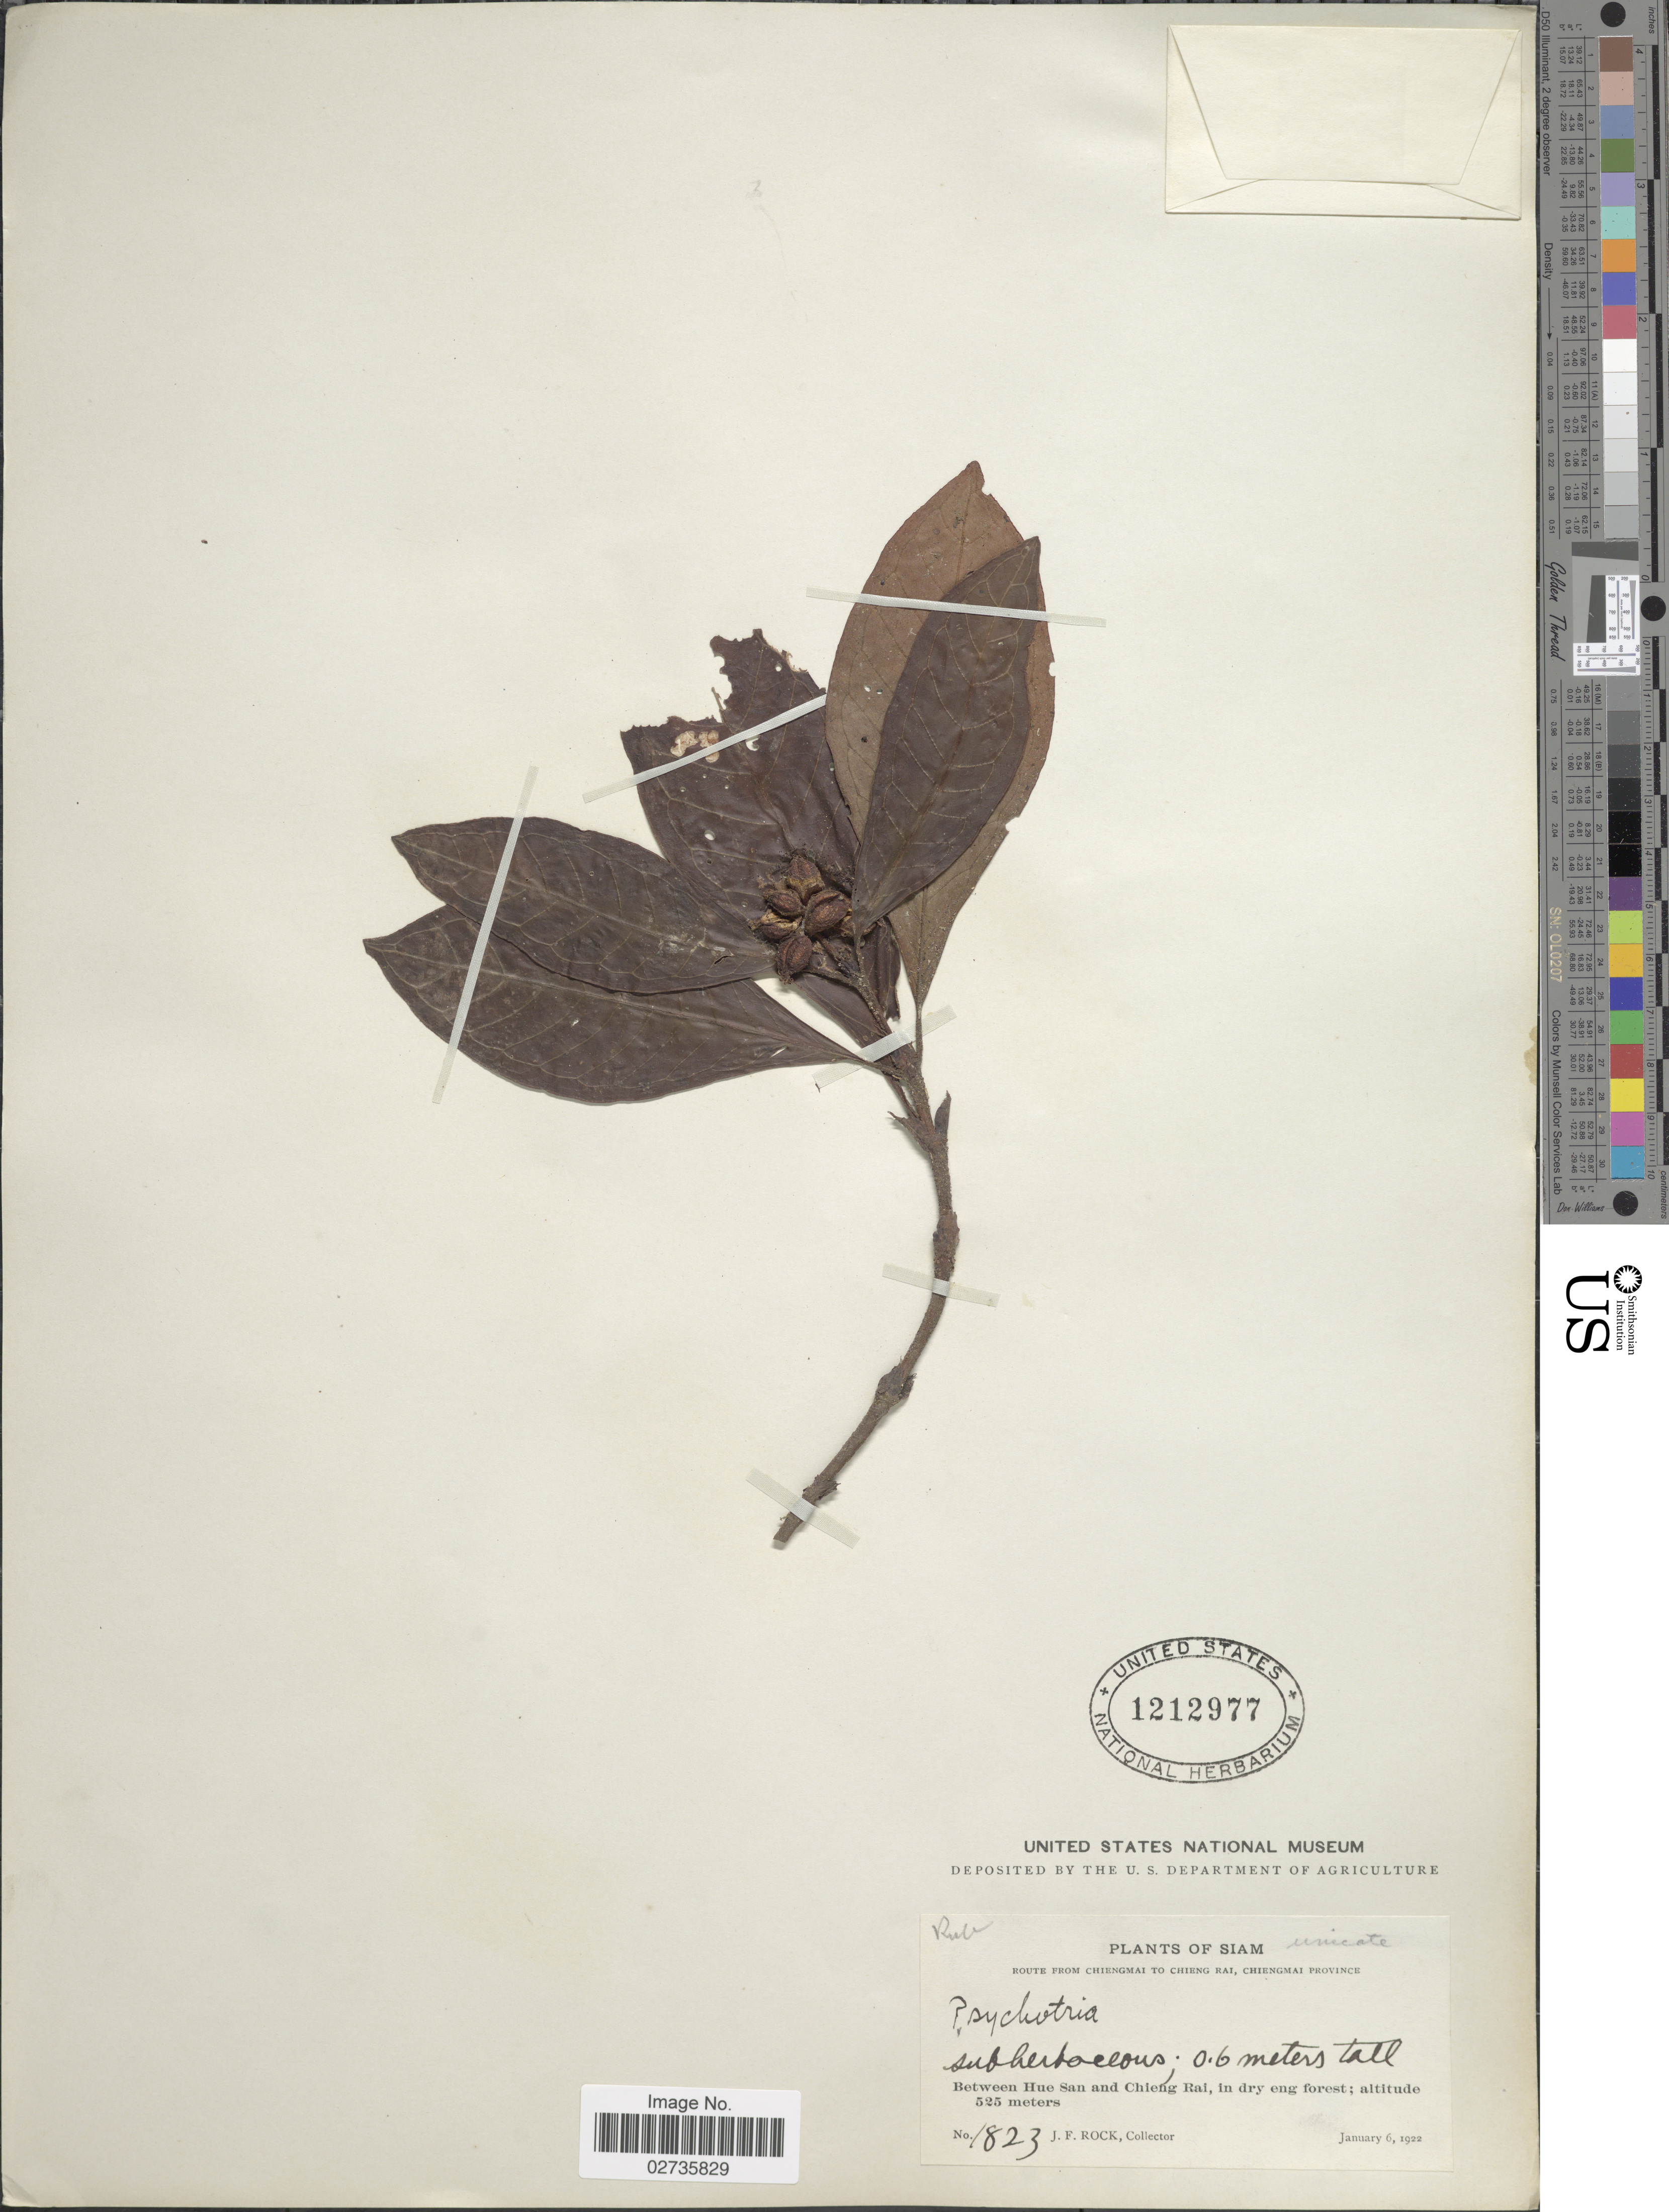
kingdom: Plantae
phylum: Tracheophyta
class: Magnoliopsida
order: Gentianales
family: Rubiaceae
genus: Psychotria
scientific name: Psychotria sp.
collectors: J. Rock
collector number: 1823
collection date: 1922-01-06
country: Thailand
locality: Siam, Between Hue San and Chieng Rai, in dry eng forest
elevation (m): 525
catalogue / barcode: US 1212977